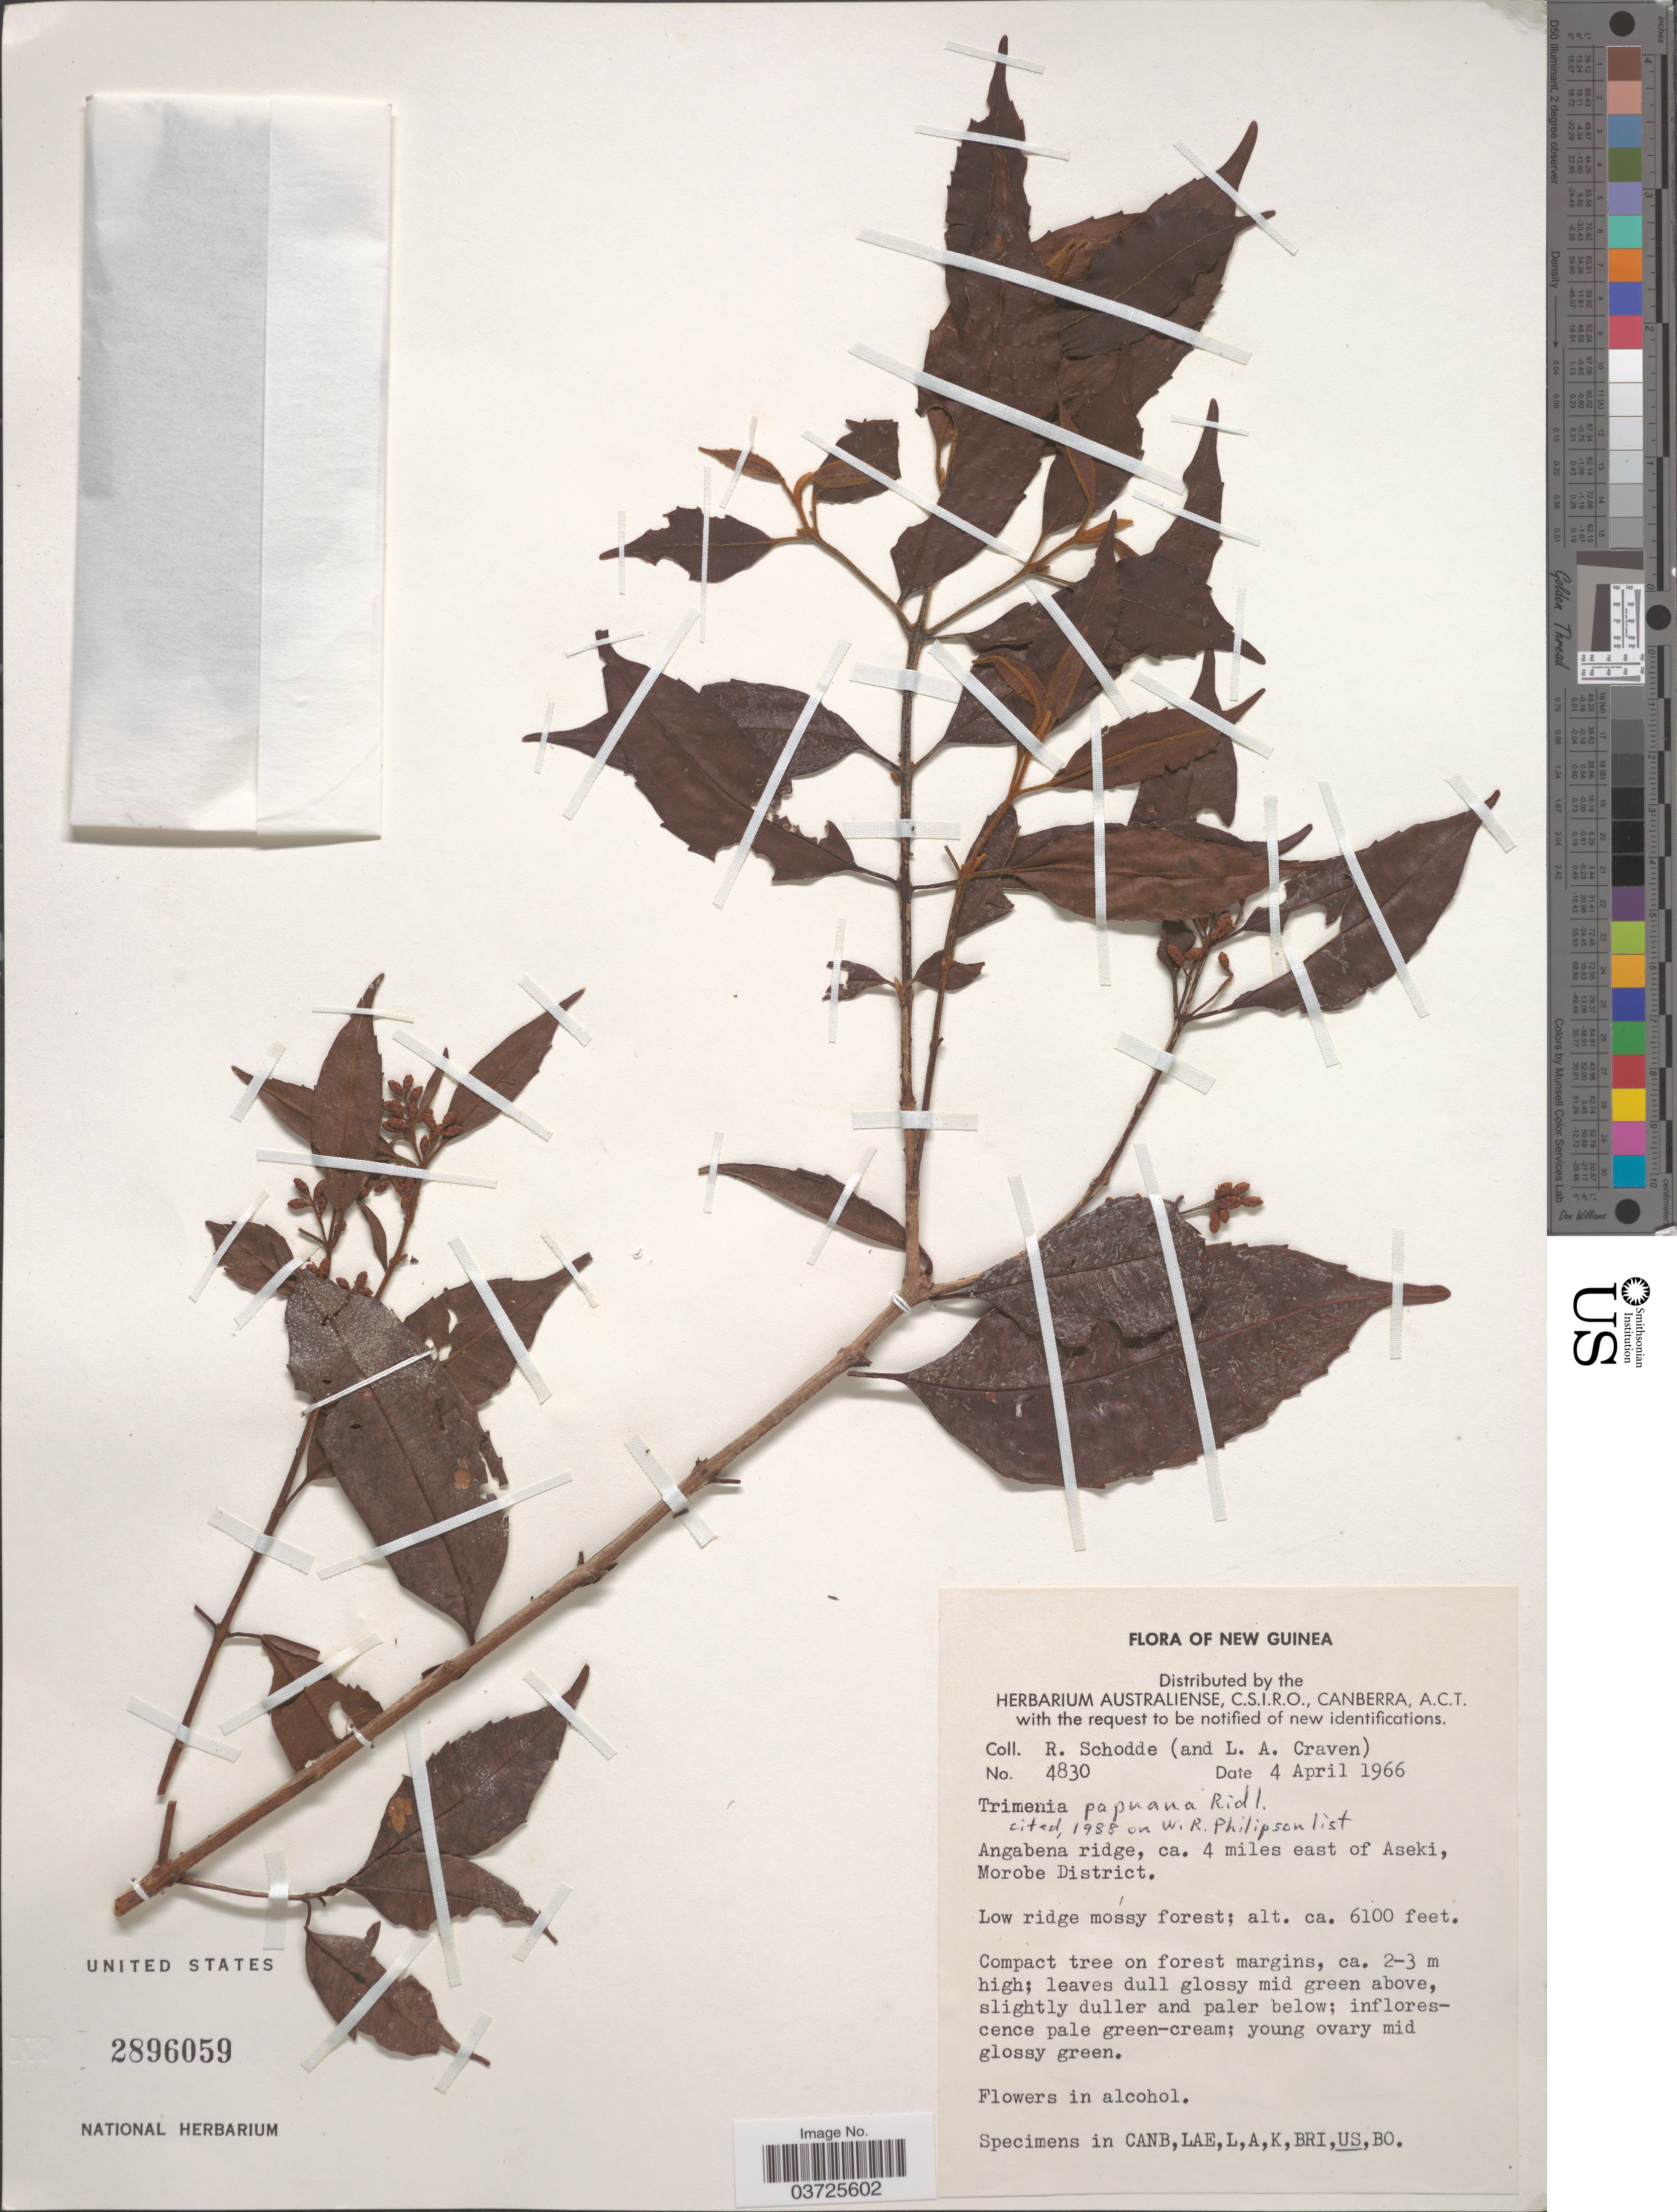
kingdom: Plantae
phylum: Tracheophyta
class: Magnoliopsida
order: Austrobaileyales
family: Trimeniaceae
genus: Trimenia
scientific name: Trimenia papuana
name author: Ridl.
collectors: R. Schodde & L. A. Craven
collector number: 4830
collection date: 1966-04-04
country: Papua New Guinea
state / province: Morobe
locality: New Guinea. Angabena ridge, ca. 4 miles east of Aseki, Morobe District.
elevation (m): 1859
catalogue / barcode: US 2896059